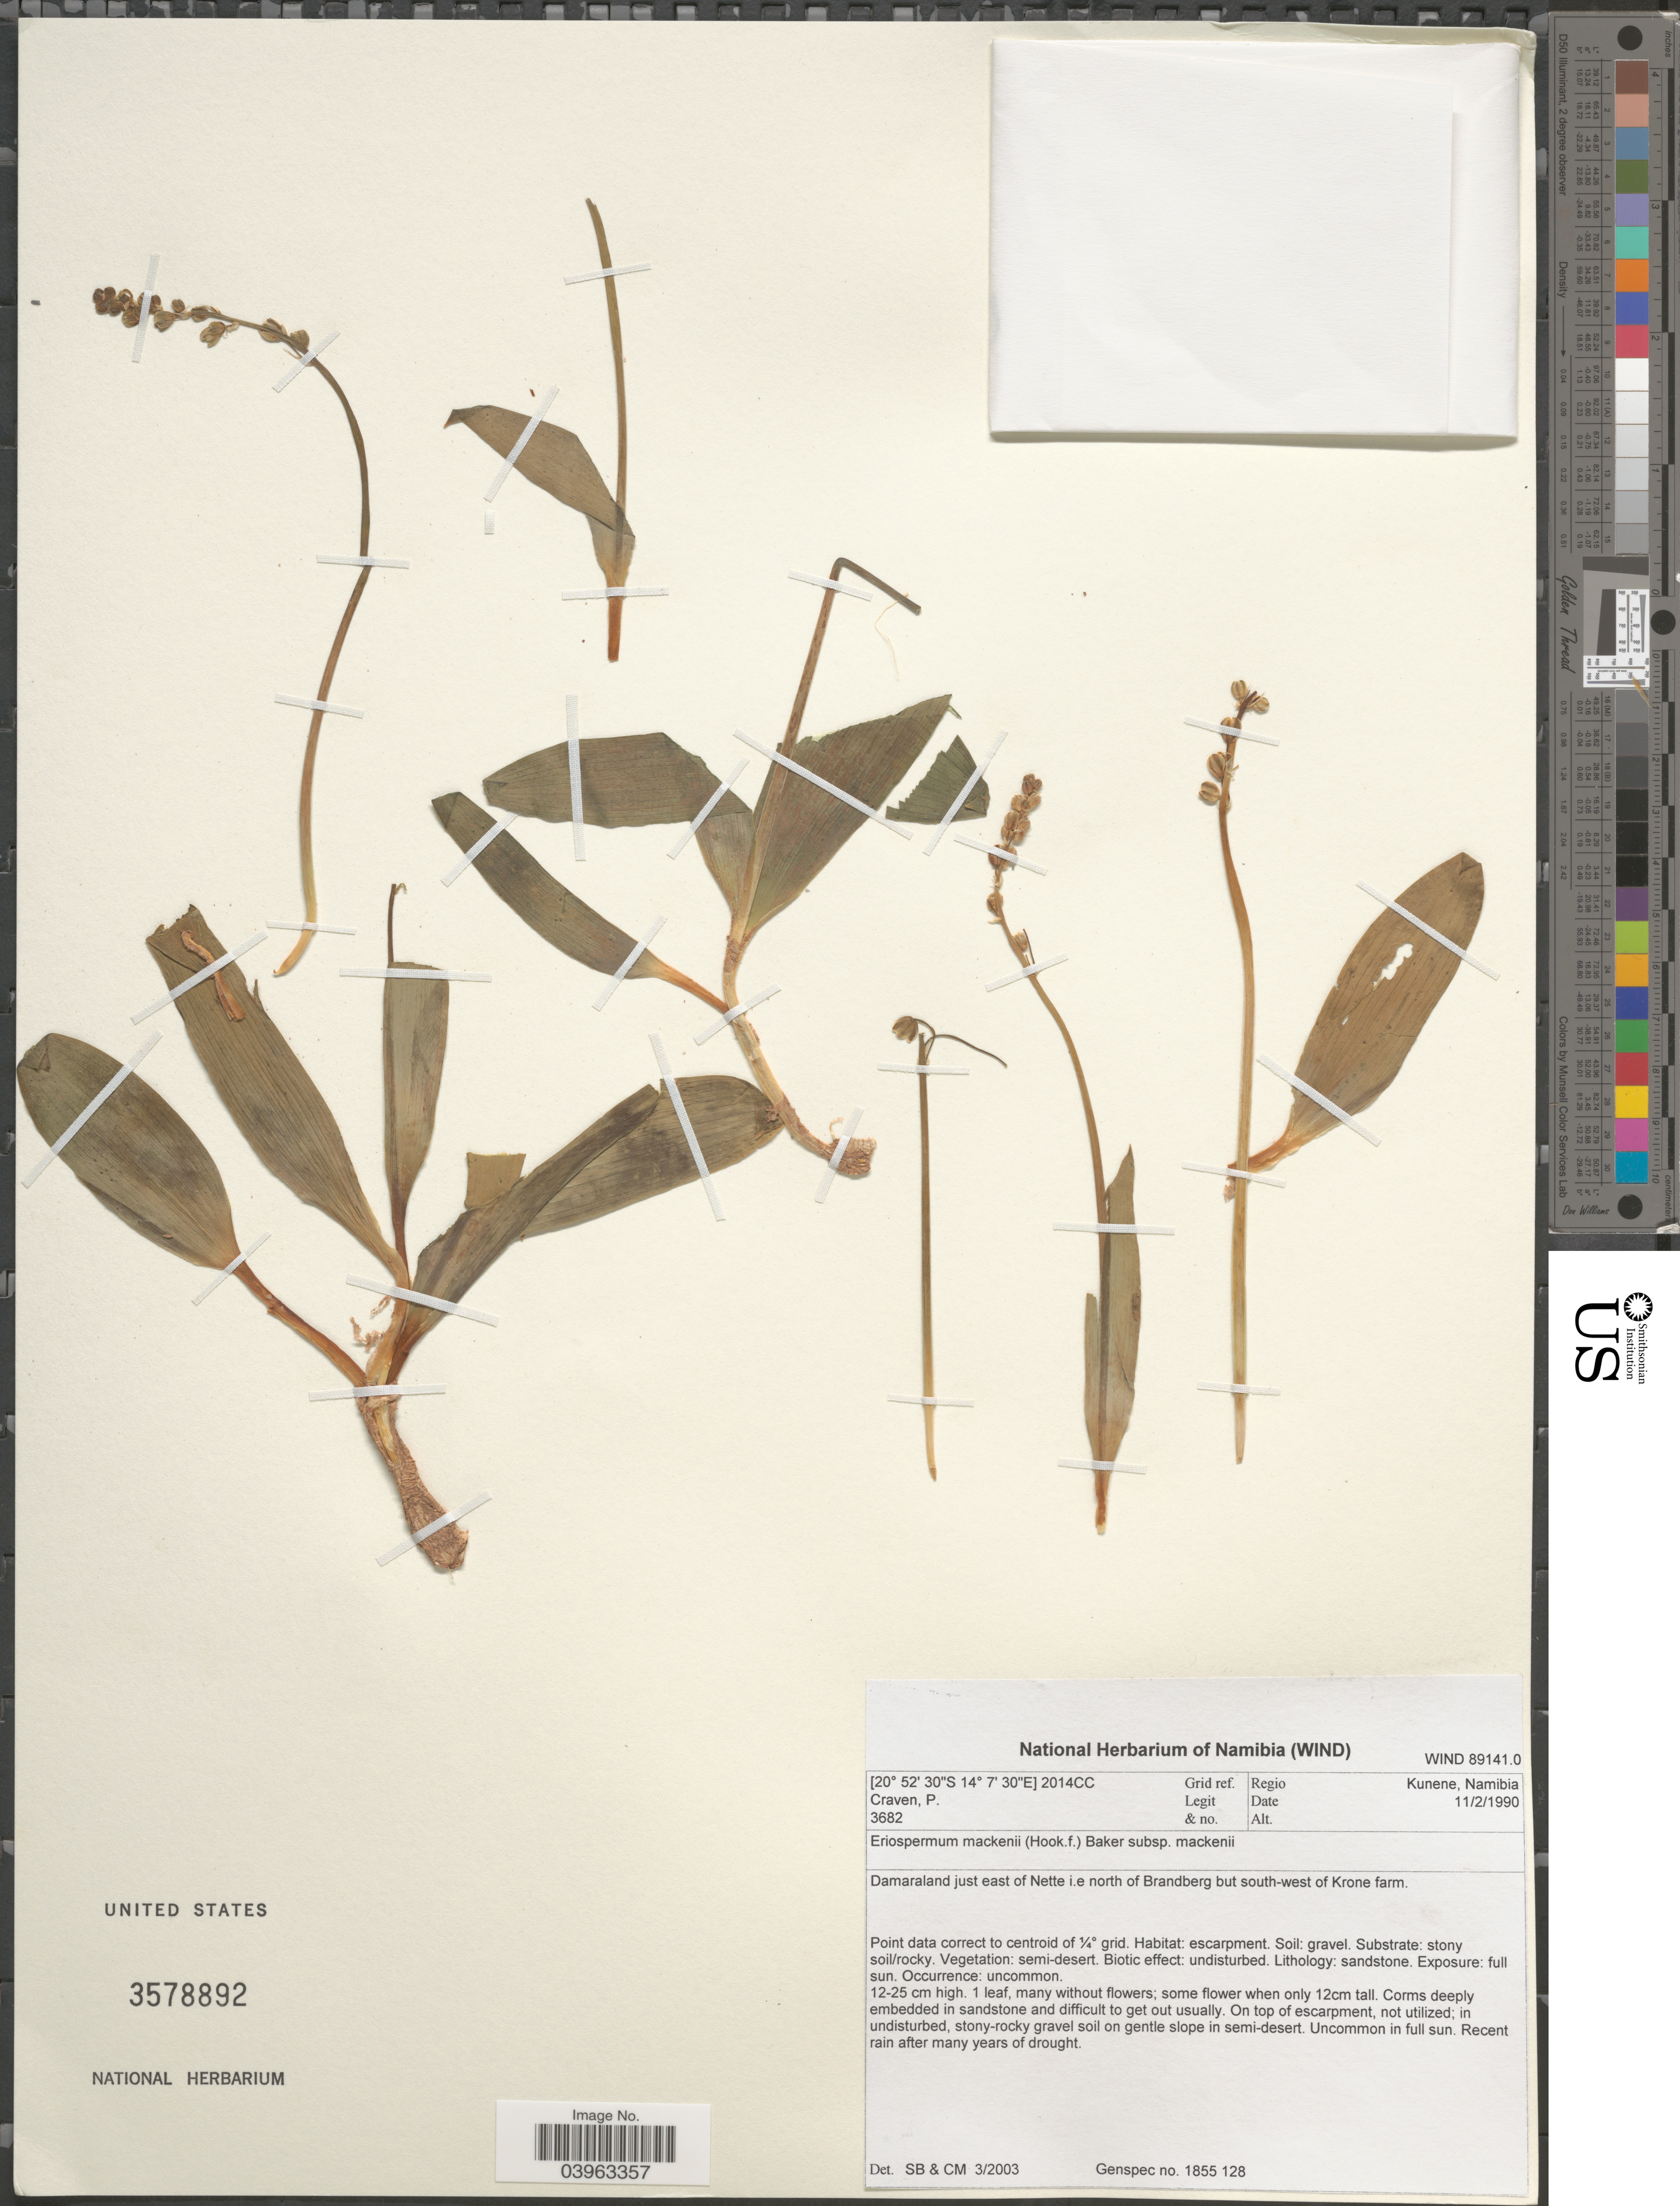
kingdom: Plantae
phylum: Tracheophyta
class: Liliopsida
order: Asparagales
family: Asparagaceae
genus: Eriospermum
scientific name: Eriospermum mackenii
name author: (Hook. f.) Baker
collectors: P. Craven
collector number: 3682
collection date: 1990-02-11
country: Namibia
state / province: Kunene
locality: Grid ref. 2014CC. Regio Kunene. Damaraland just east of Nette i.e north of Brandberg but south-west of Krone farm.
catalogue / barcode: US 3578892